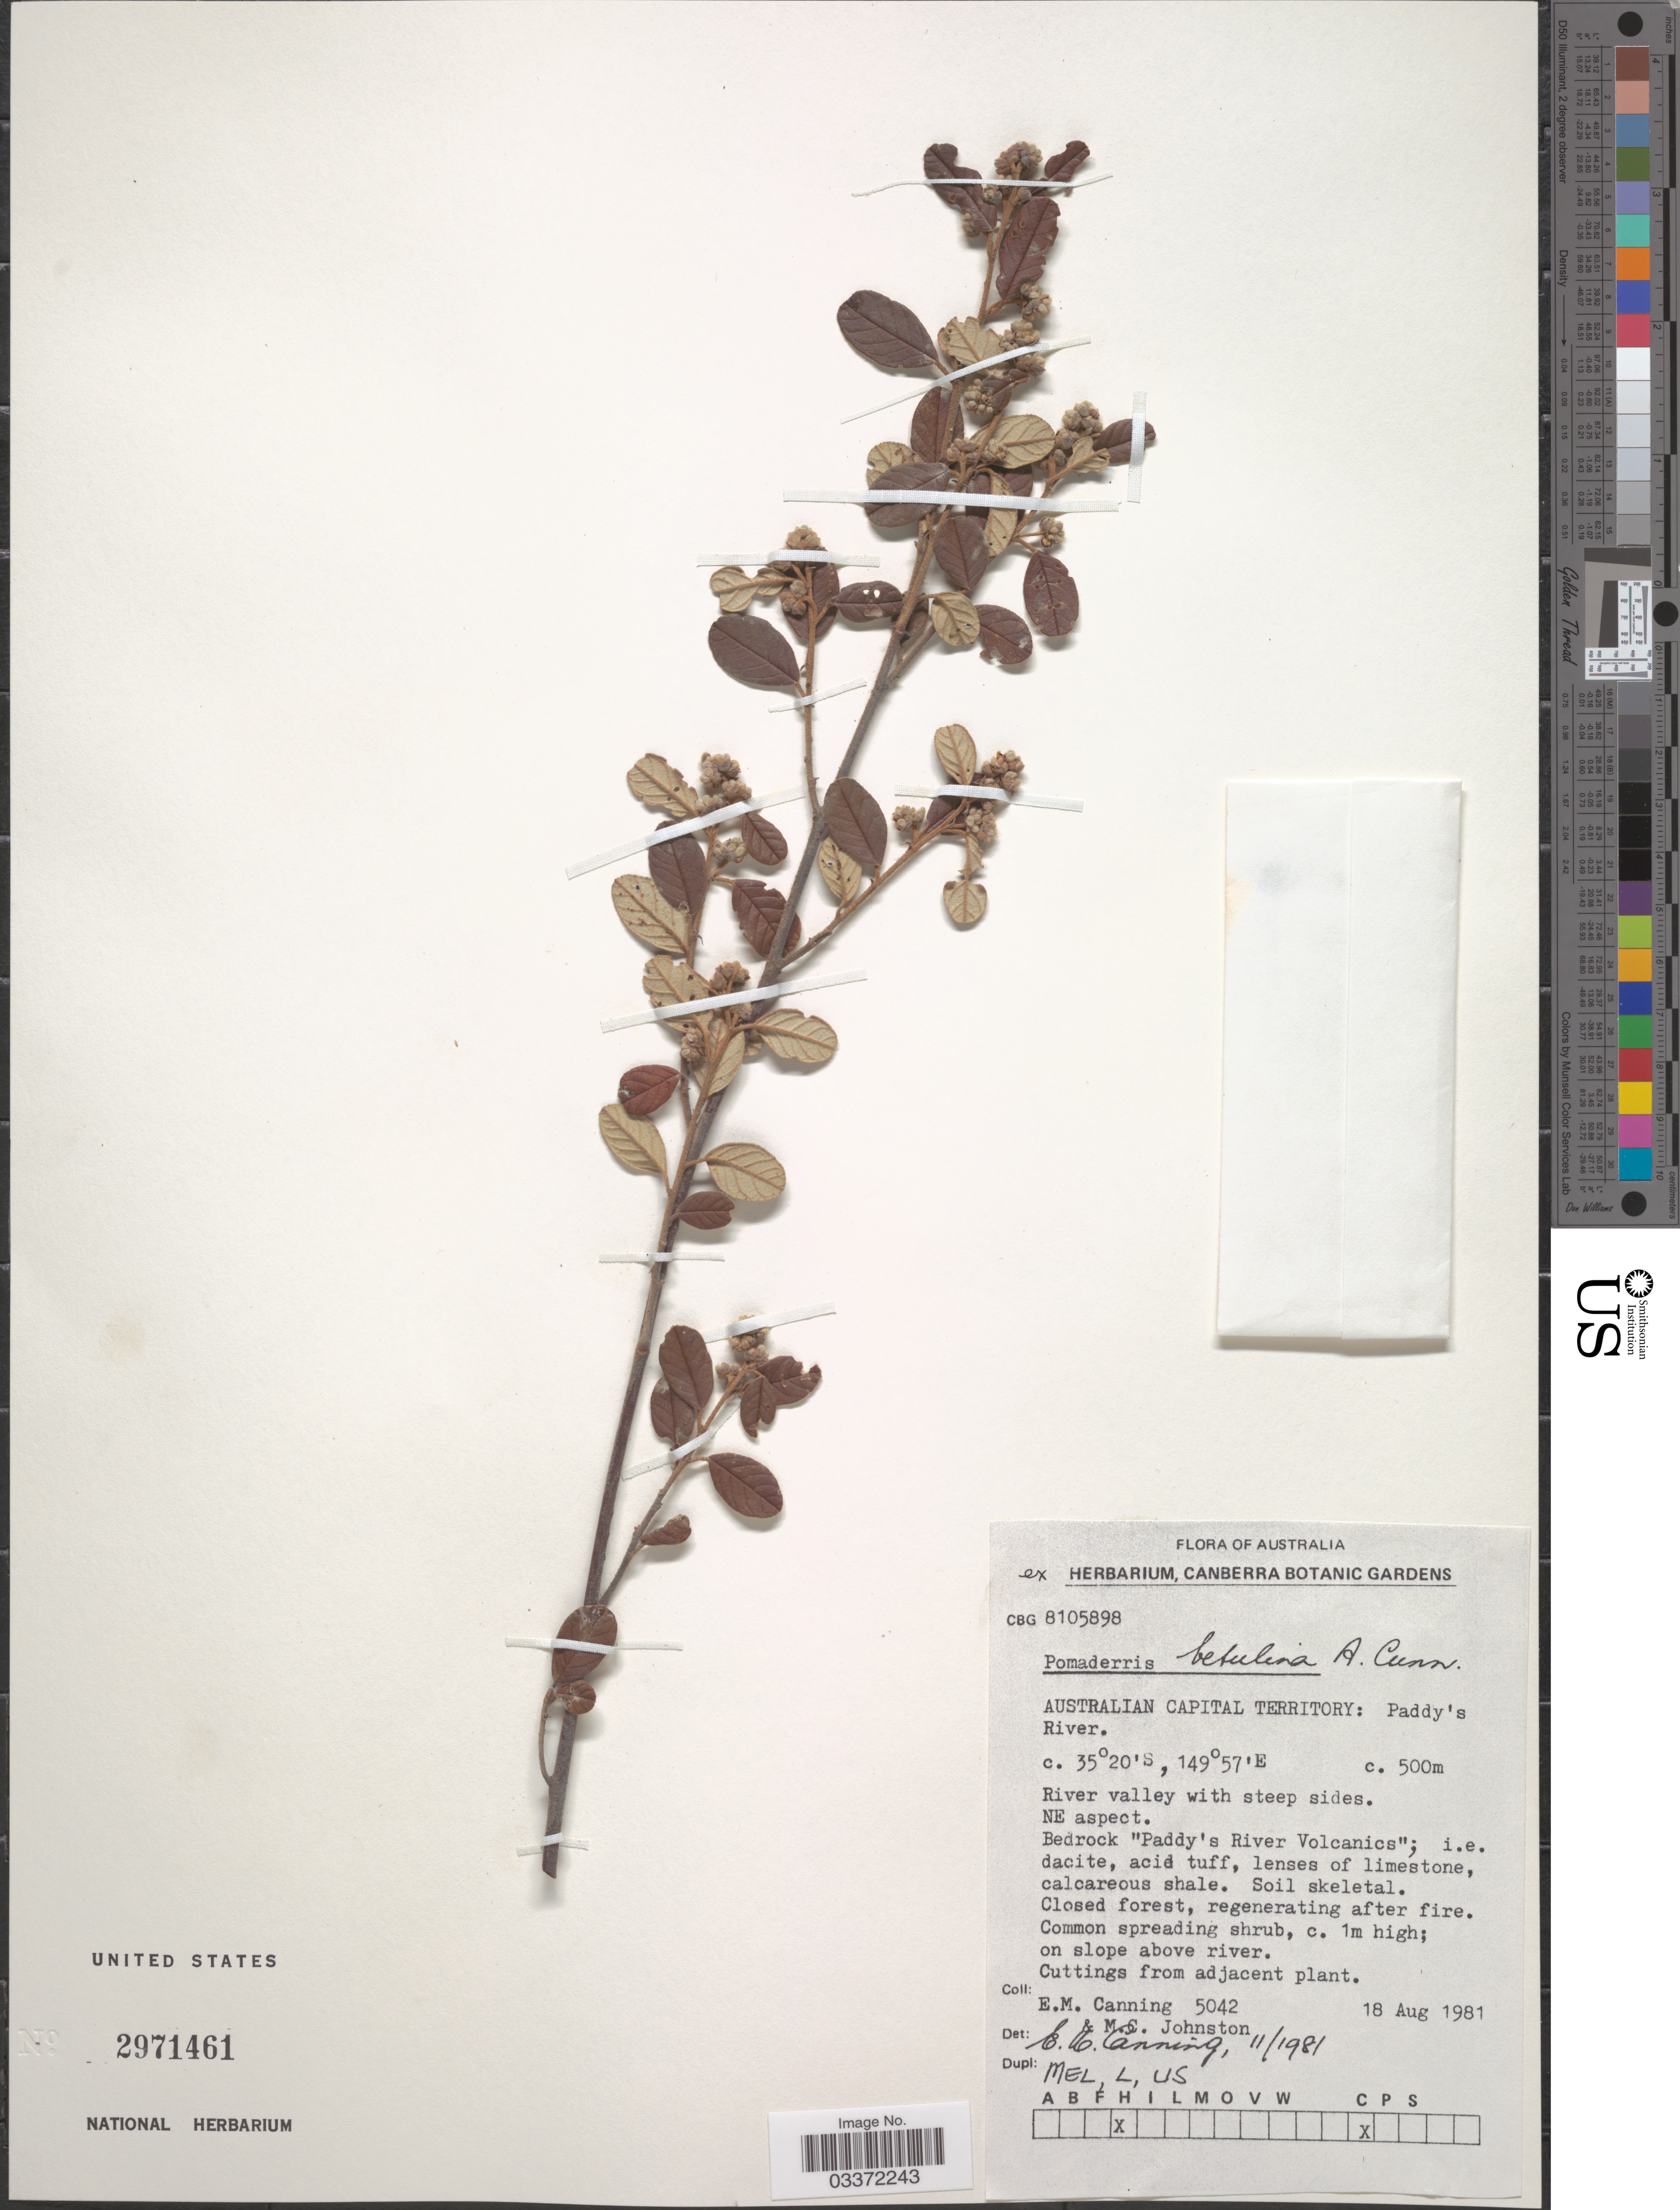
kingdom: Plantae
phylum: Tracheophyta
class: Magnoliopsida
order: Rosales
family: Rhamnaceae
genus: Pomaderris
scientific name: Pomaderris betulina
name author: A. Cunn.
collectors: E. Canning & M. Johnston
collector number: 5042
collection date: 1981-08-18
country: Australia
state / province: Australian Capital Territory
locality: Paddy's River, River valley with steep sides. NE aspect. Bedrock "Paddy's River Volcanics".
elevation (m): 500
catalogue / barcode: US 2971461